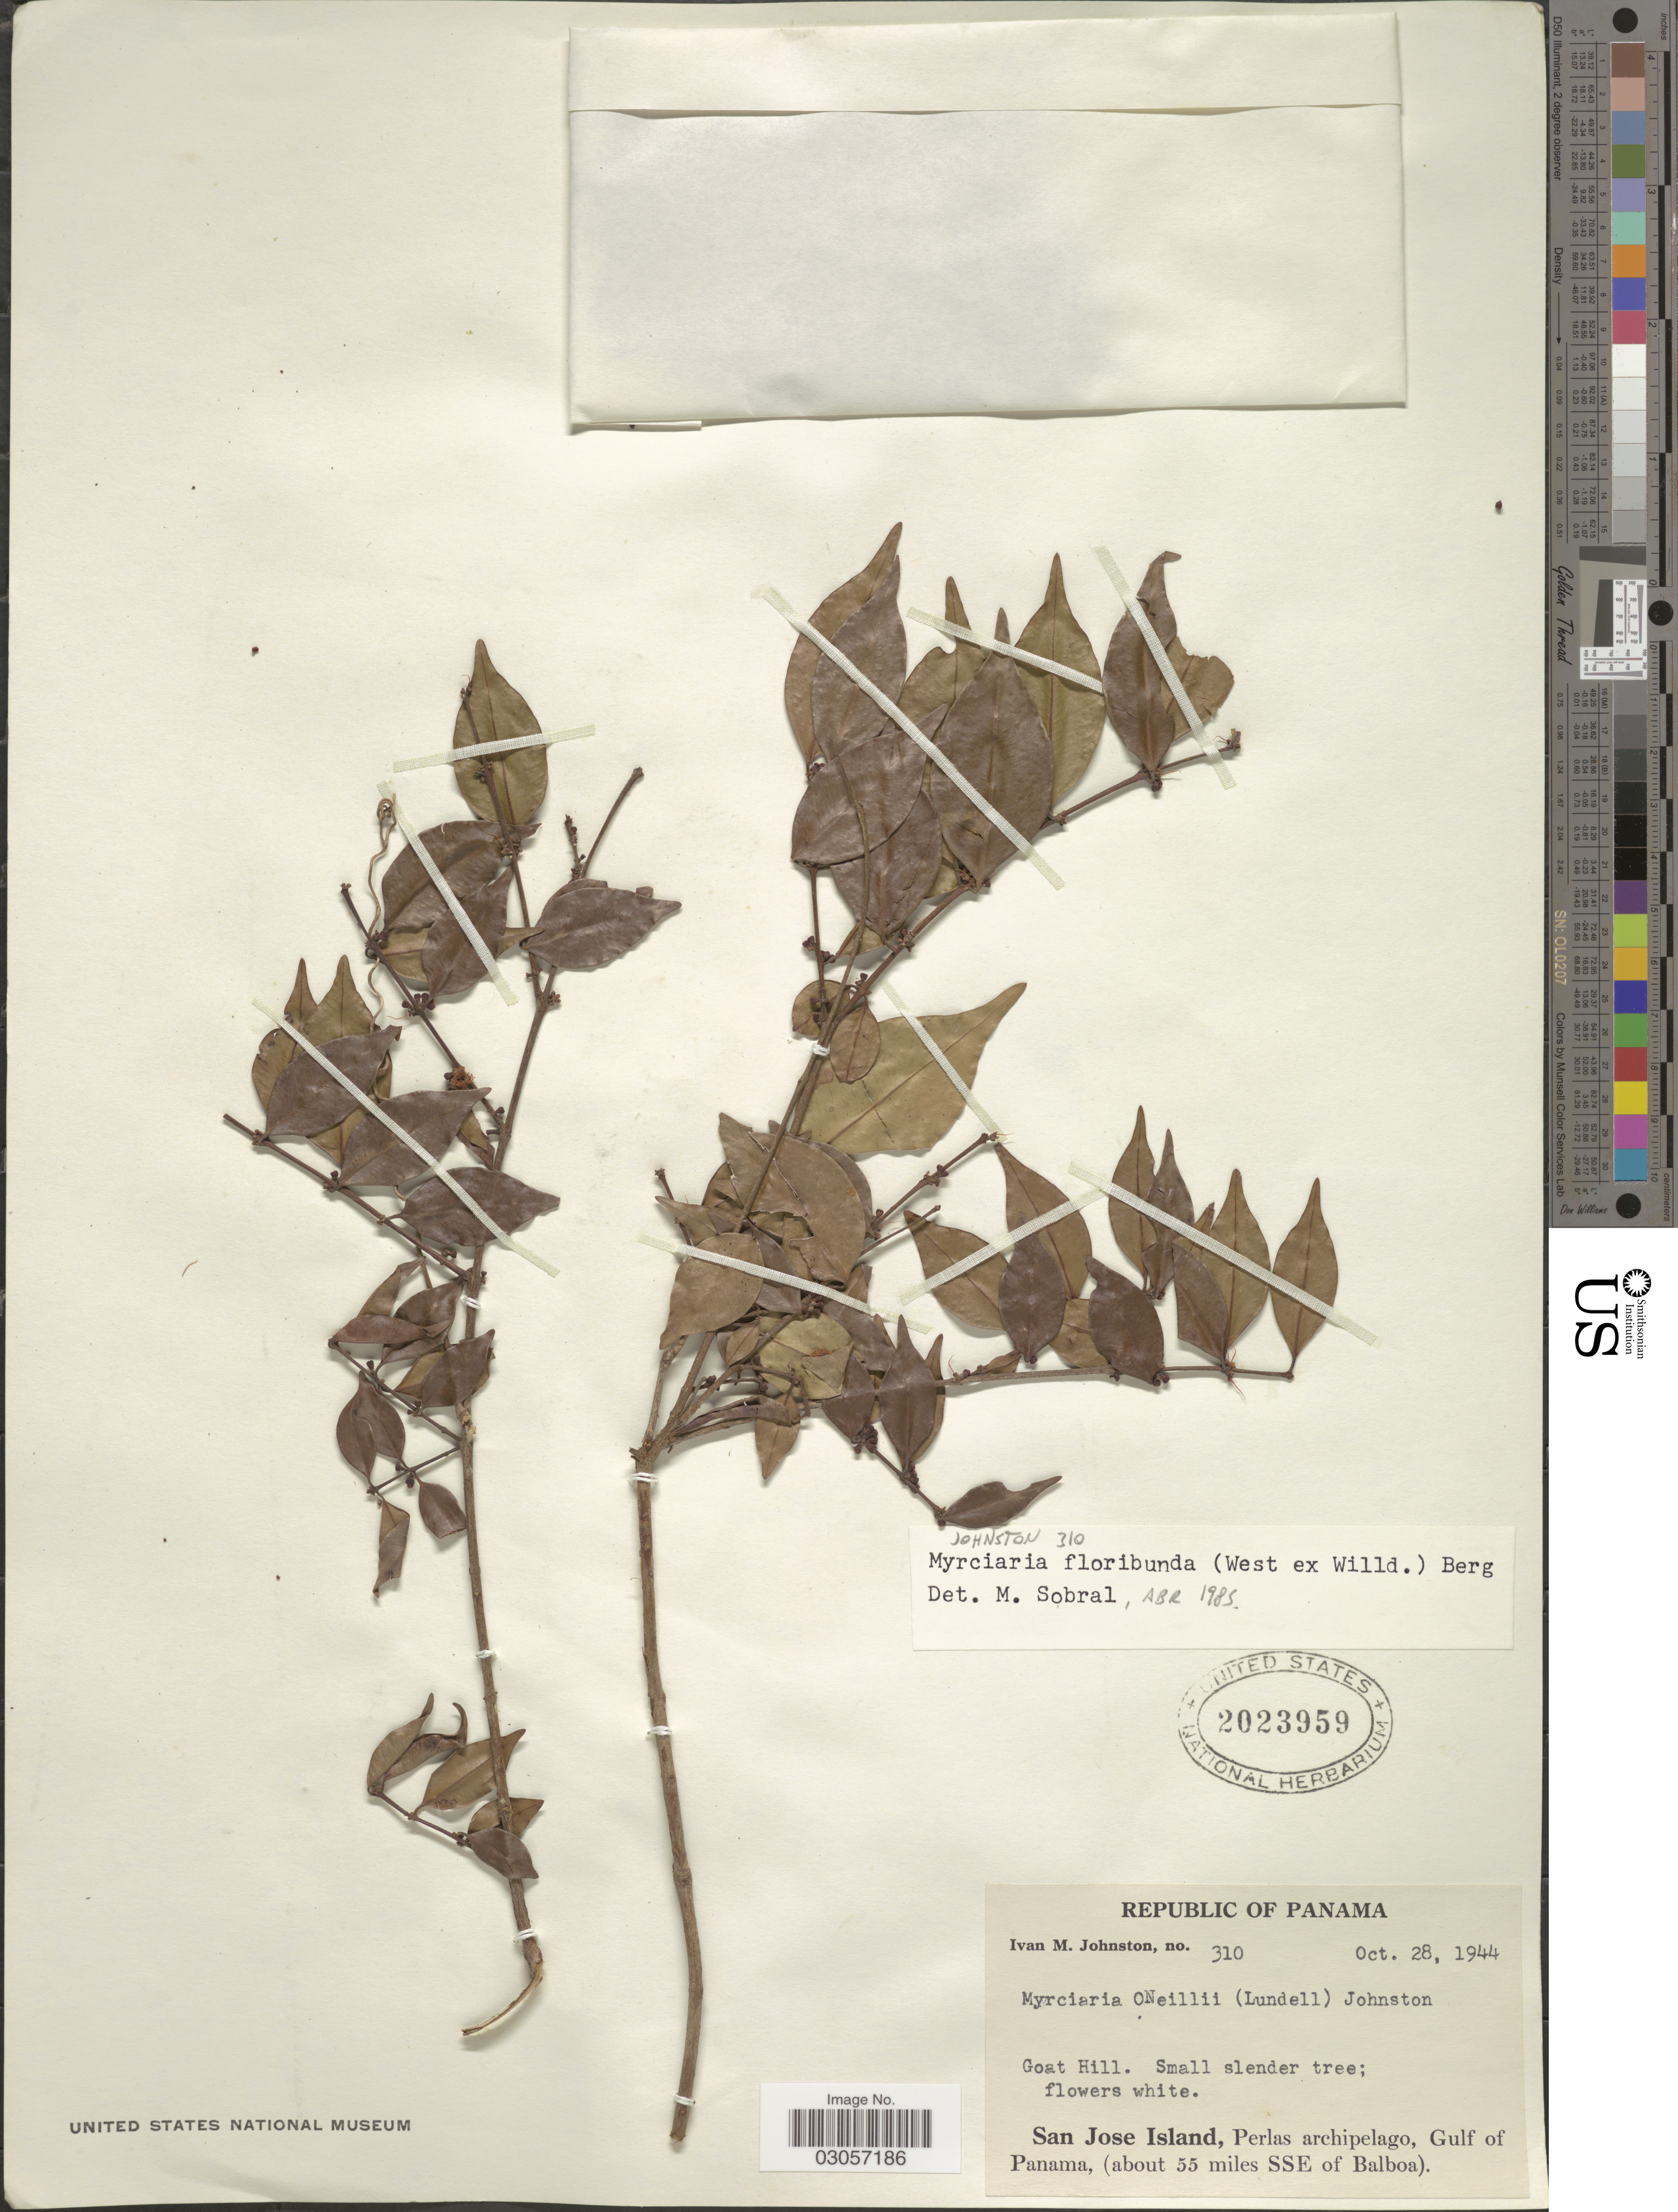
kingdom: Plantae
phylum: Tracheophyta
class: Magnoliopsida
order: Myrtales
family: Myrtaceae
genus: Myrciaria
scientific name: Myrciaria floribunda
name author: (H. West ex Willd.) O. Berg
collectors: I.M. Johnston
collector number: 310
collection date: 1944-10-28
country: Panama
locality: Goat Hill, San Jose Island, Perlas archipelago, Gulf of Panama, (about 55 miles SSE of Balboa).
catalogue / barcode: US 2023959